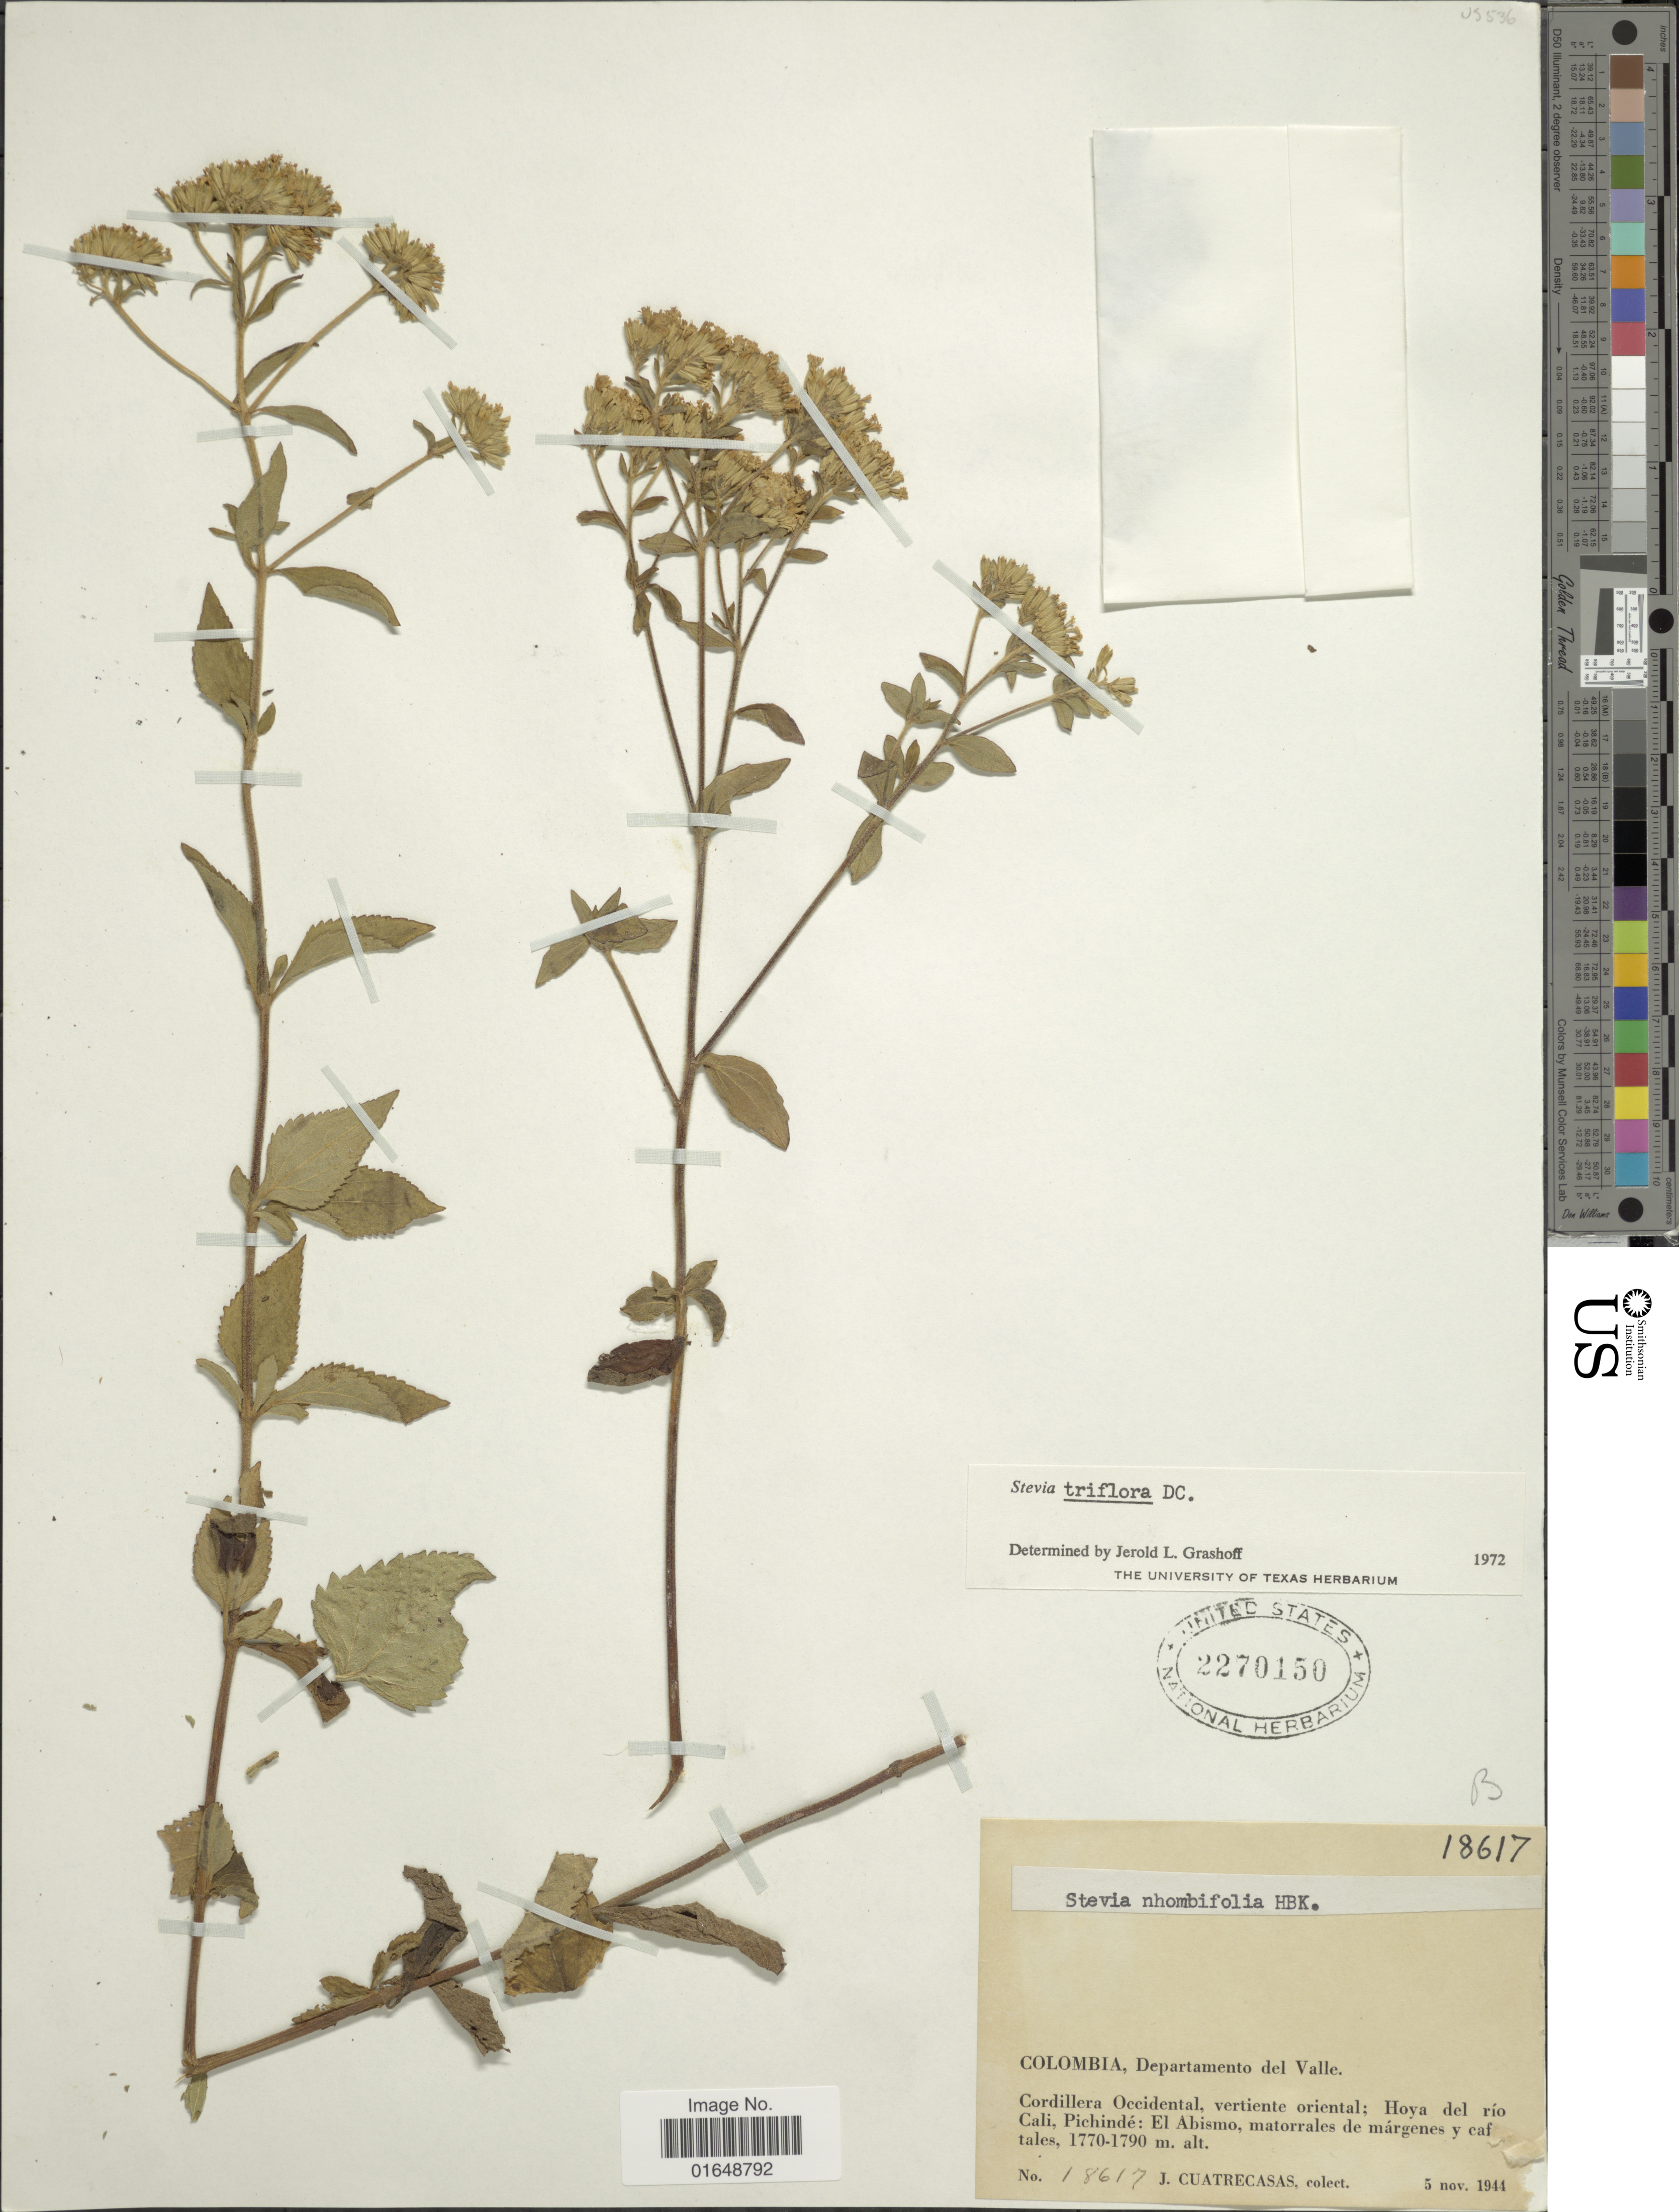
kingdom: Plantae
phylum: Tracheophyta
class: Magnoliopsida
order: Asterales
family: Asteraceae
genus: Stevia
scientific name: Stevia triflora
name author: DC.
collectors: J. Cuatrecasas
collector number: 18617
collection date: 1944-11-05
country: Colombia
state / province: Valle del Cauca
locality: Colombia, Departamento del Valle. Cordillera Occidental, vertiente oriental; Hoya del río Cali, Pichindé: El Abismo, matorrales de márgenes y caftales [interpreted]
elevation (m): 1770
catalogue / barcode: US 2270150